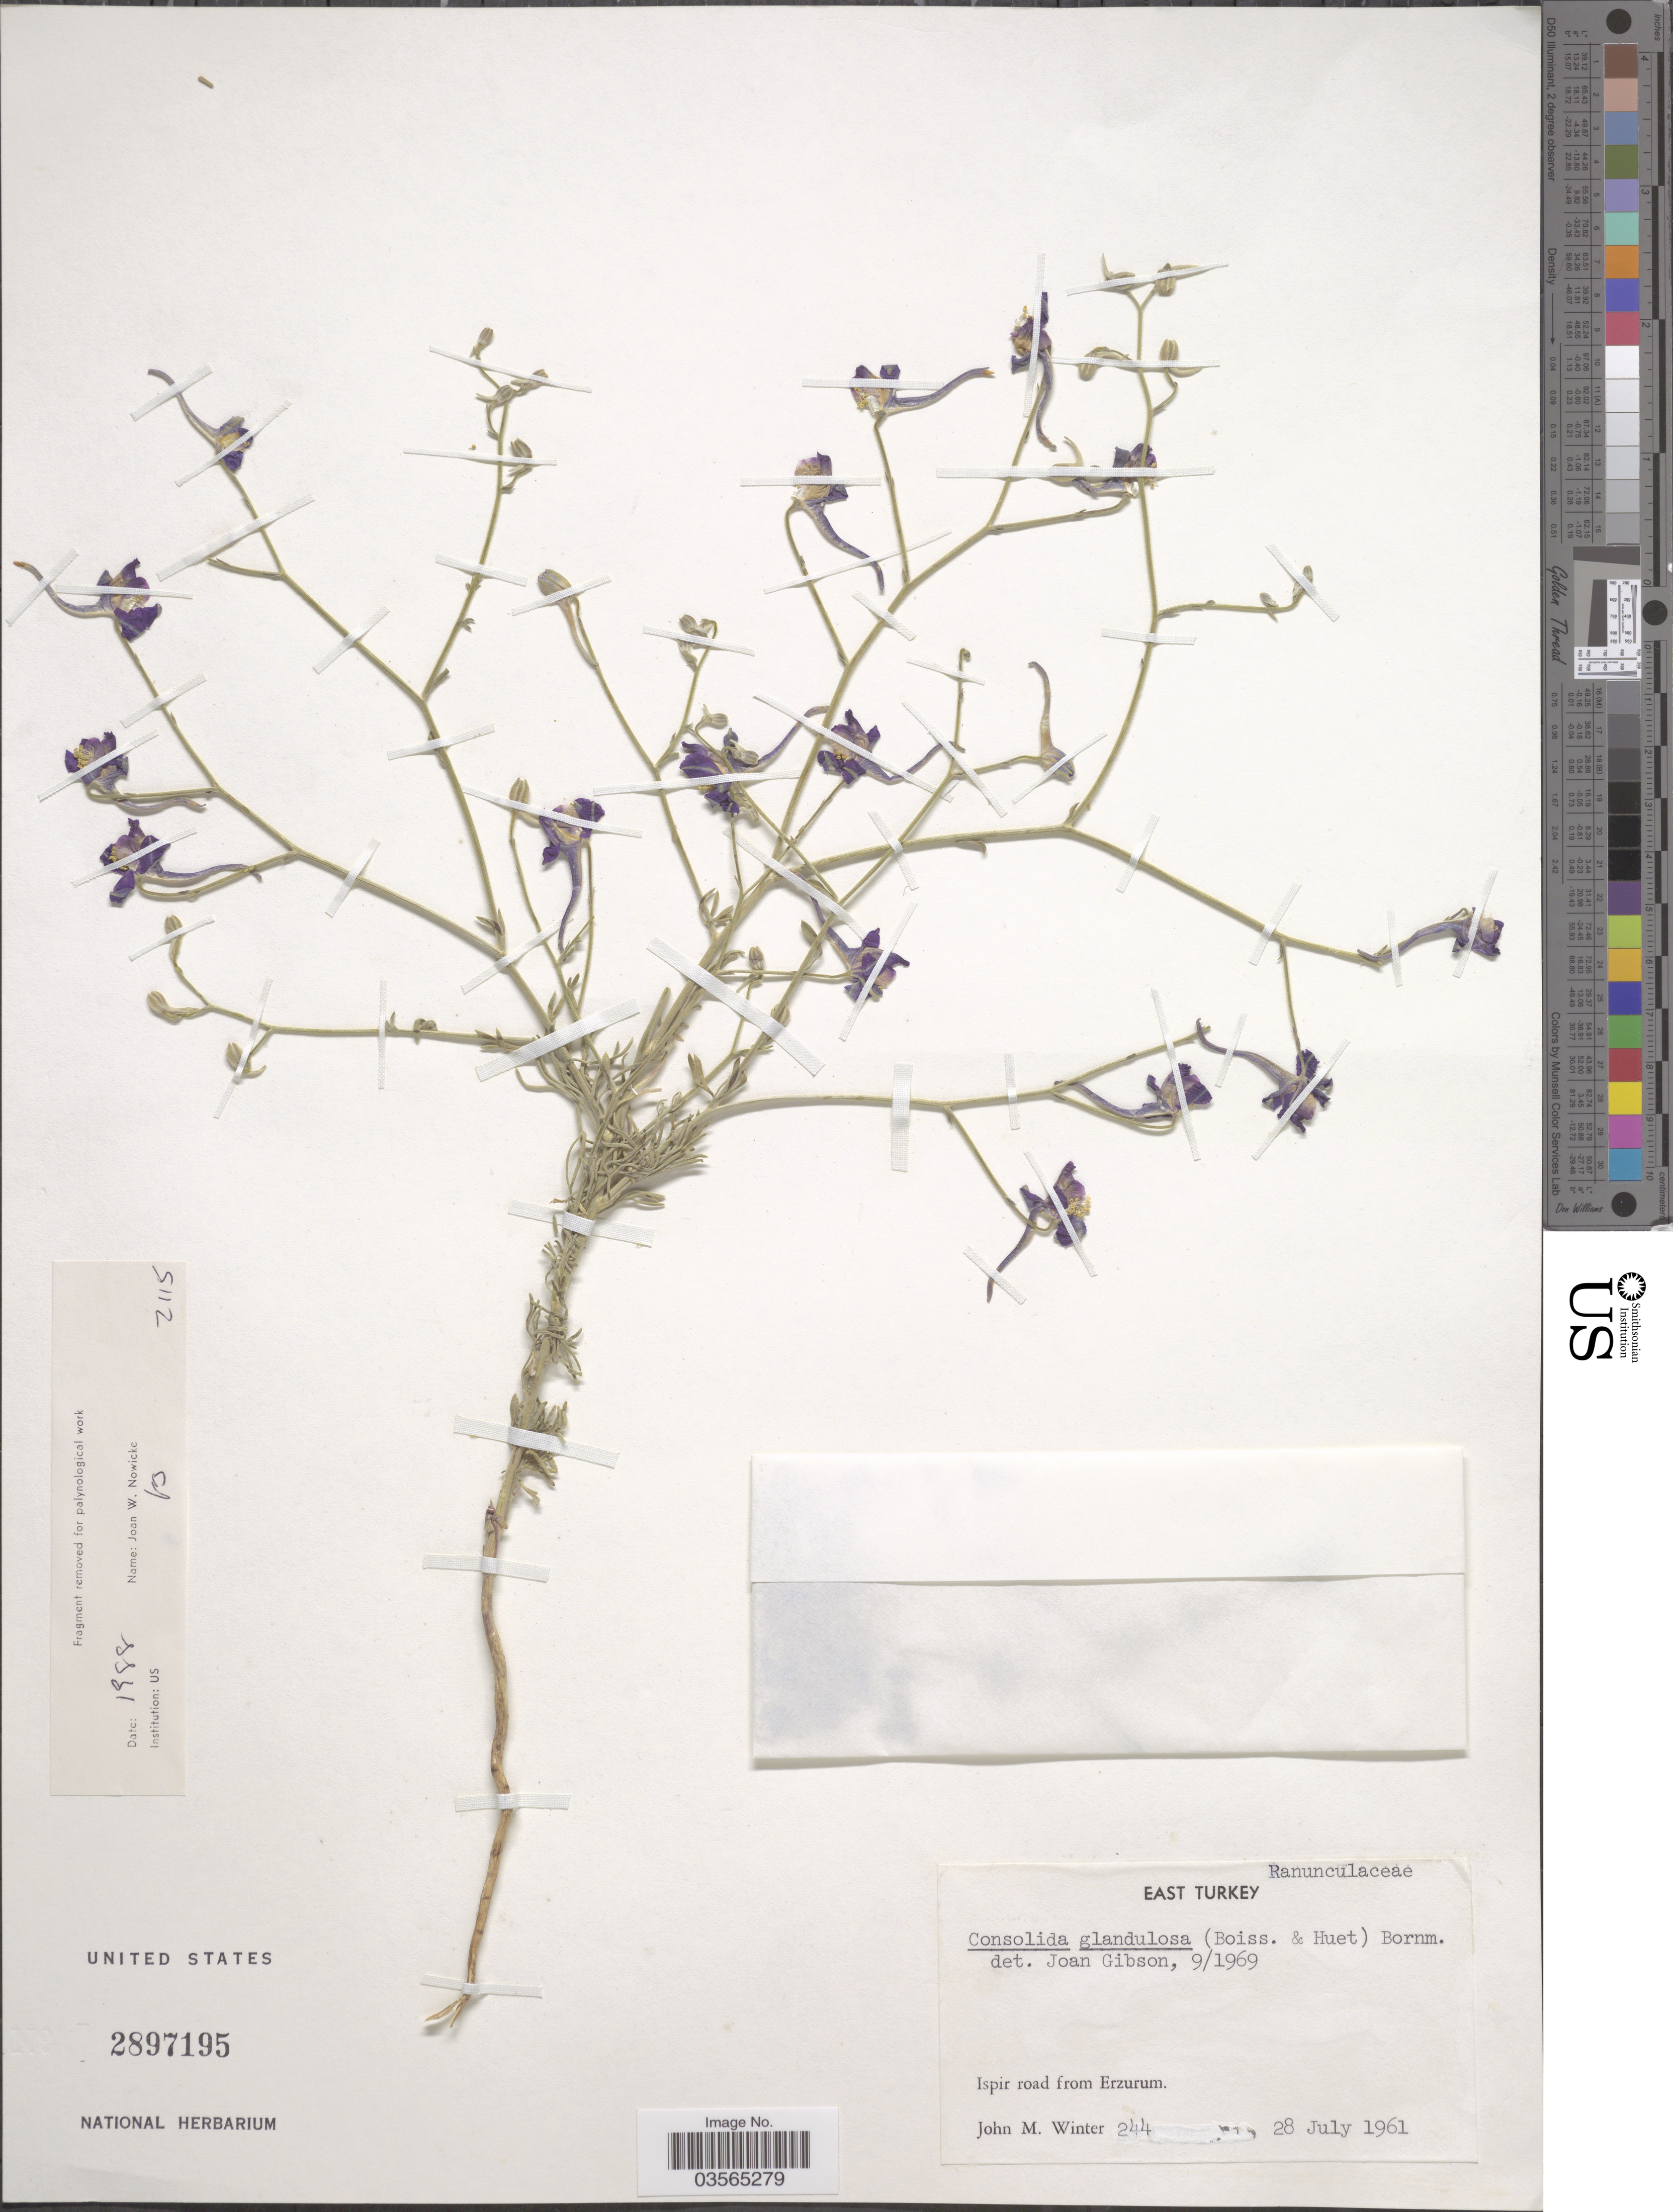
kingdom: Plantae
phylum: Tracheophyta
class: Magnoliopsida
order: Ranunculales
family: Ranunculaceae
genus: Delphinium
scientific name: Delphinium glandulosum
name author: Boiss. & A. Huet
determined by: Strong, Mark T., (BOT), Smithsonian Institution - National Museum of Natural History (UNITED STATES)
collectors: J. M. Winter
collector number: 244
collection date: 1961-07-28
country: Turkey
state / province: Erzurum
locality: East Turkey. Ispir road from Erzurum.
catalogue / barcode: US 2897195